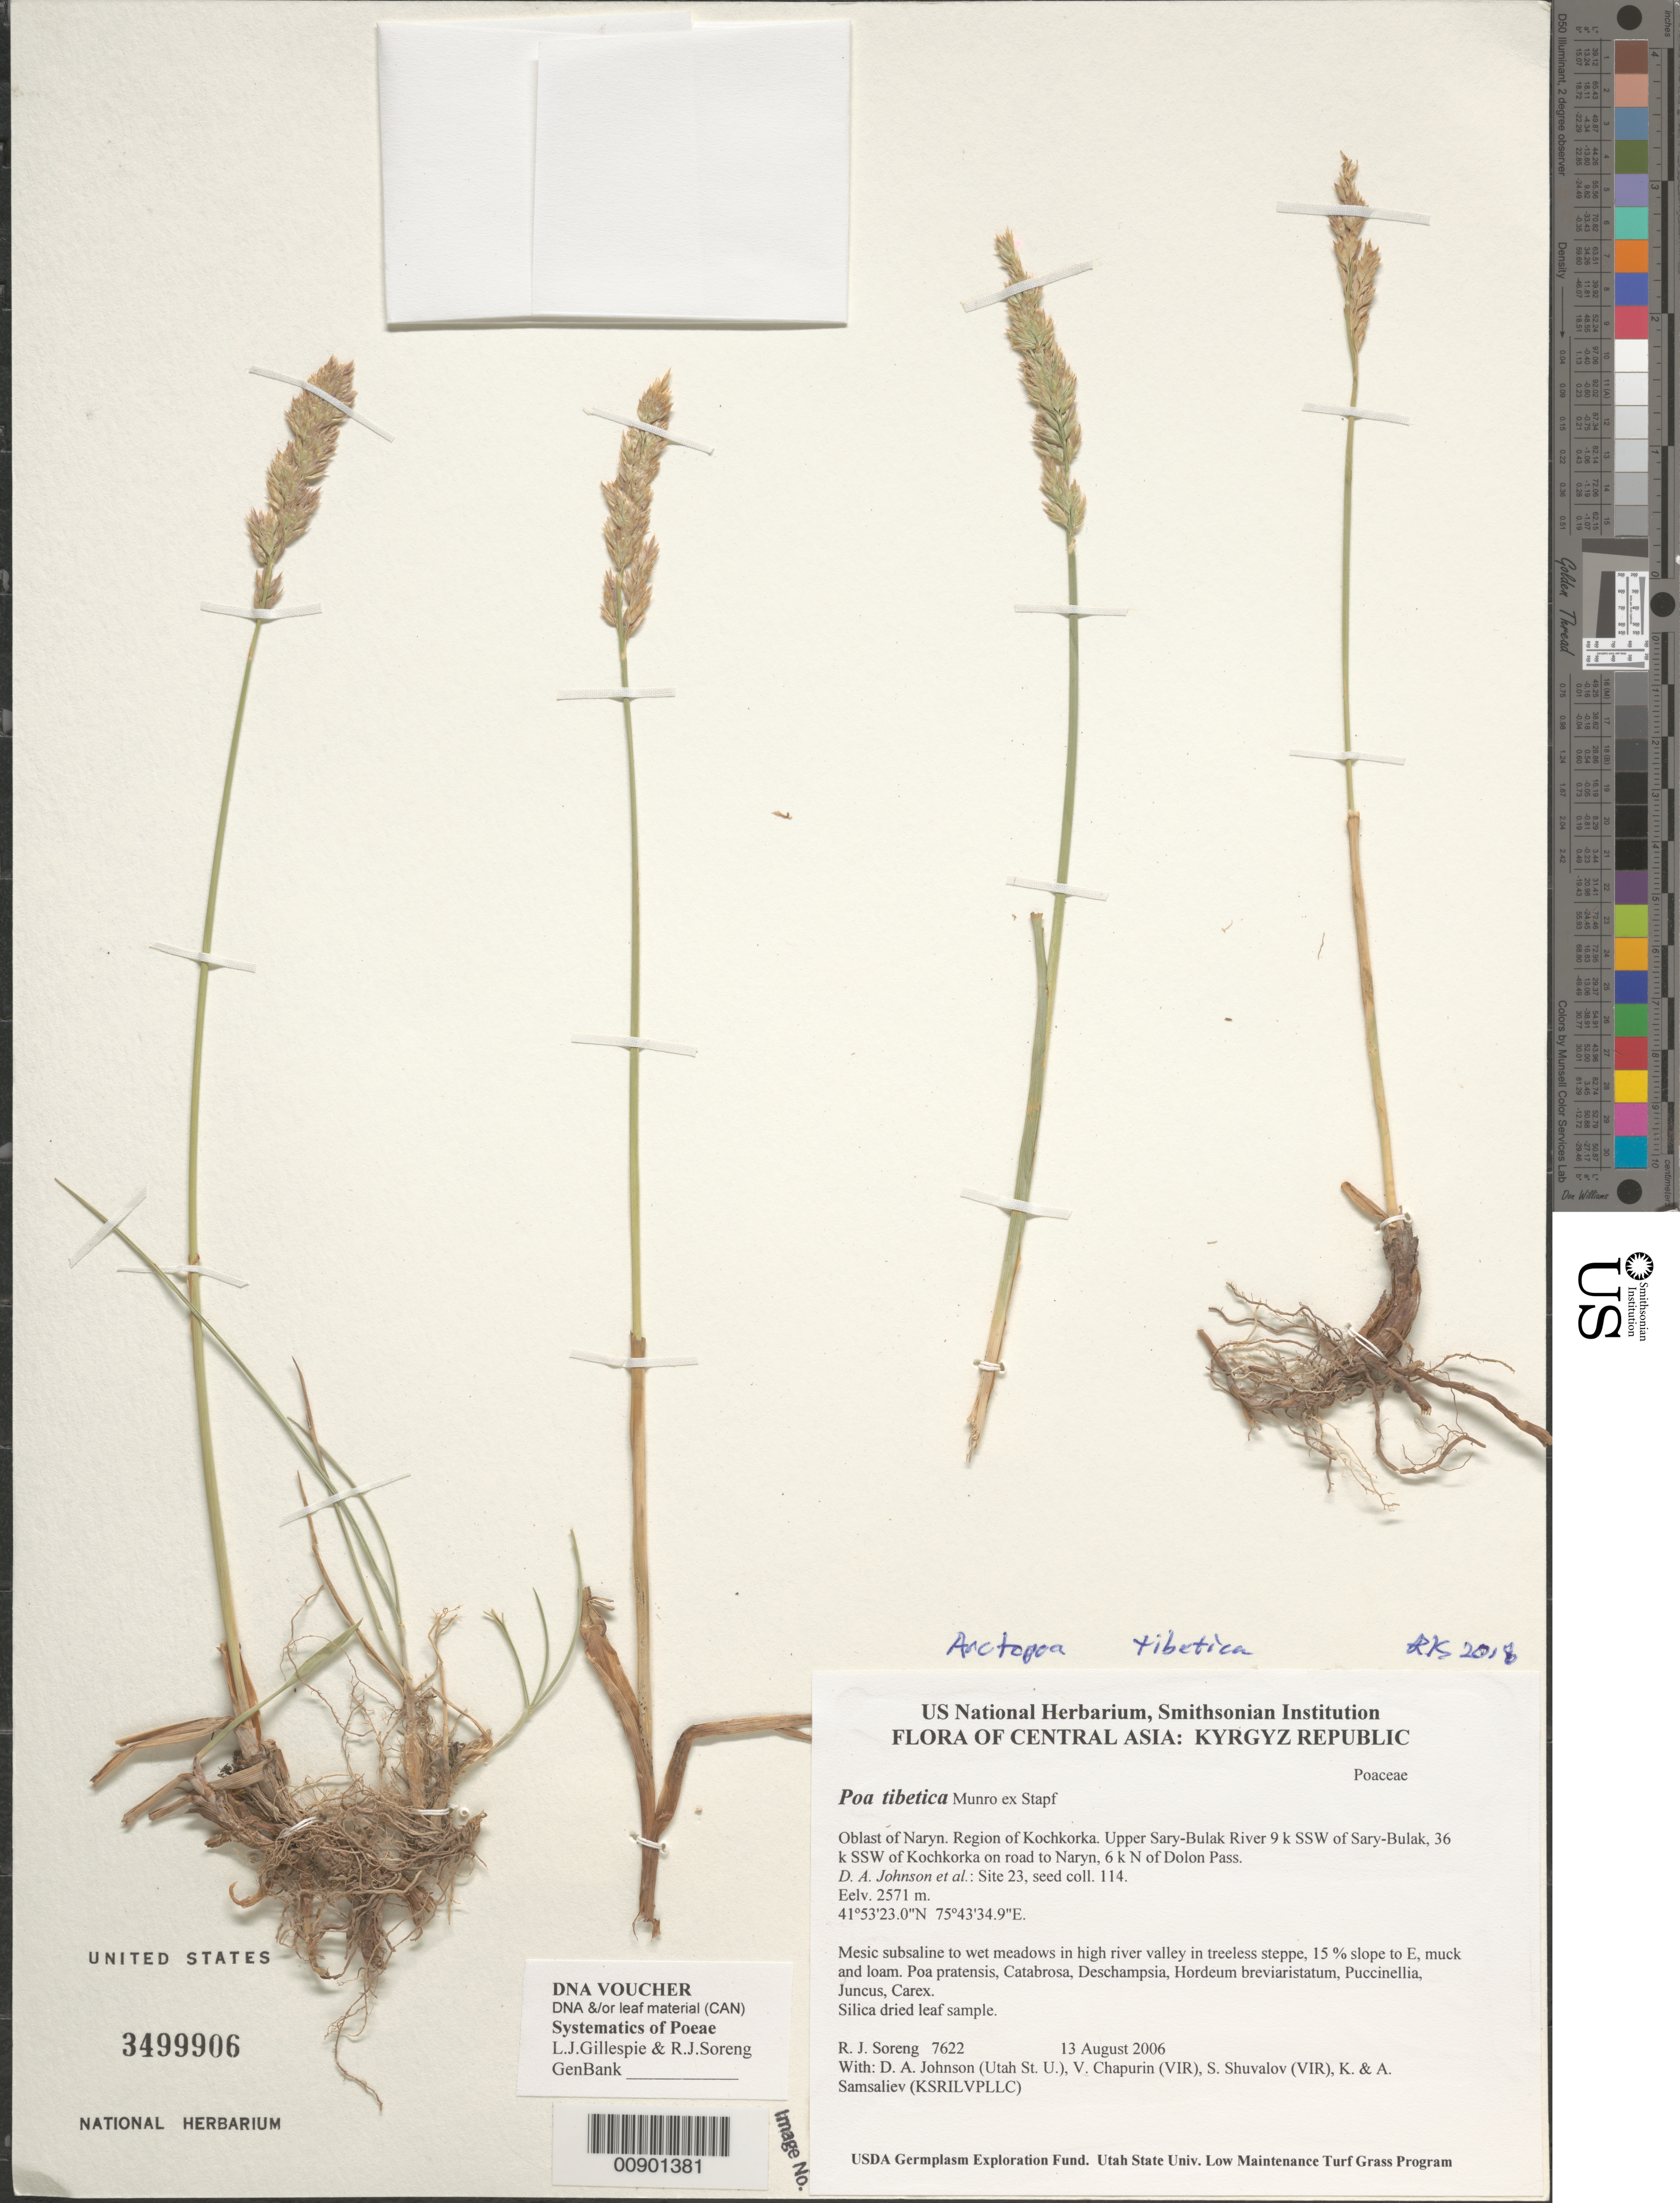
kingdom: Plantae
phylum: Tracheophyta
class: Liliopsida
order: Poales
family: Poaceae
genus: Arctopoa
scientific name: Arctopoa tibetica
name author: (Munro ex Stapf) Prob.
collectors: R. J. Soreng, D. Johnson, S. Shuvalov, V. Chapurin, K. Samsaliev & A. Samsaliev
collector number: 7622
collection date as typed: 13 Aug 2006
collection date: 2006-08-13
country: Kyrgyzstan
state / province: Naryn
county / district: Kochkorka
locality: Upper Sary-Bulak River 9 km SSW of Sary-Bulak, 36 km SSW of Kochkorka on road to Naryn, 6 km N of Dolon Pass.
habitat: Mesic subsaline to wet meadows in high river valley in treeless steppe, 15 % slope to E, muck and loam.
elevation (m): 2571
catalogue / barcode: US 3499906